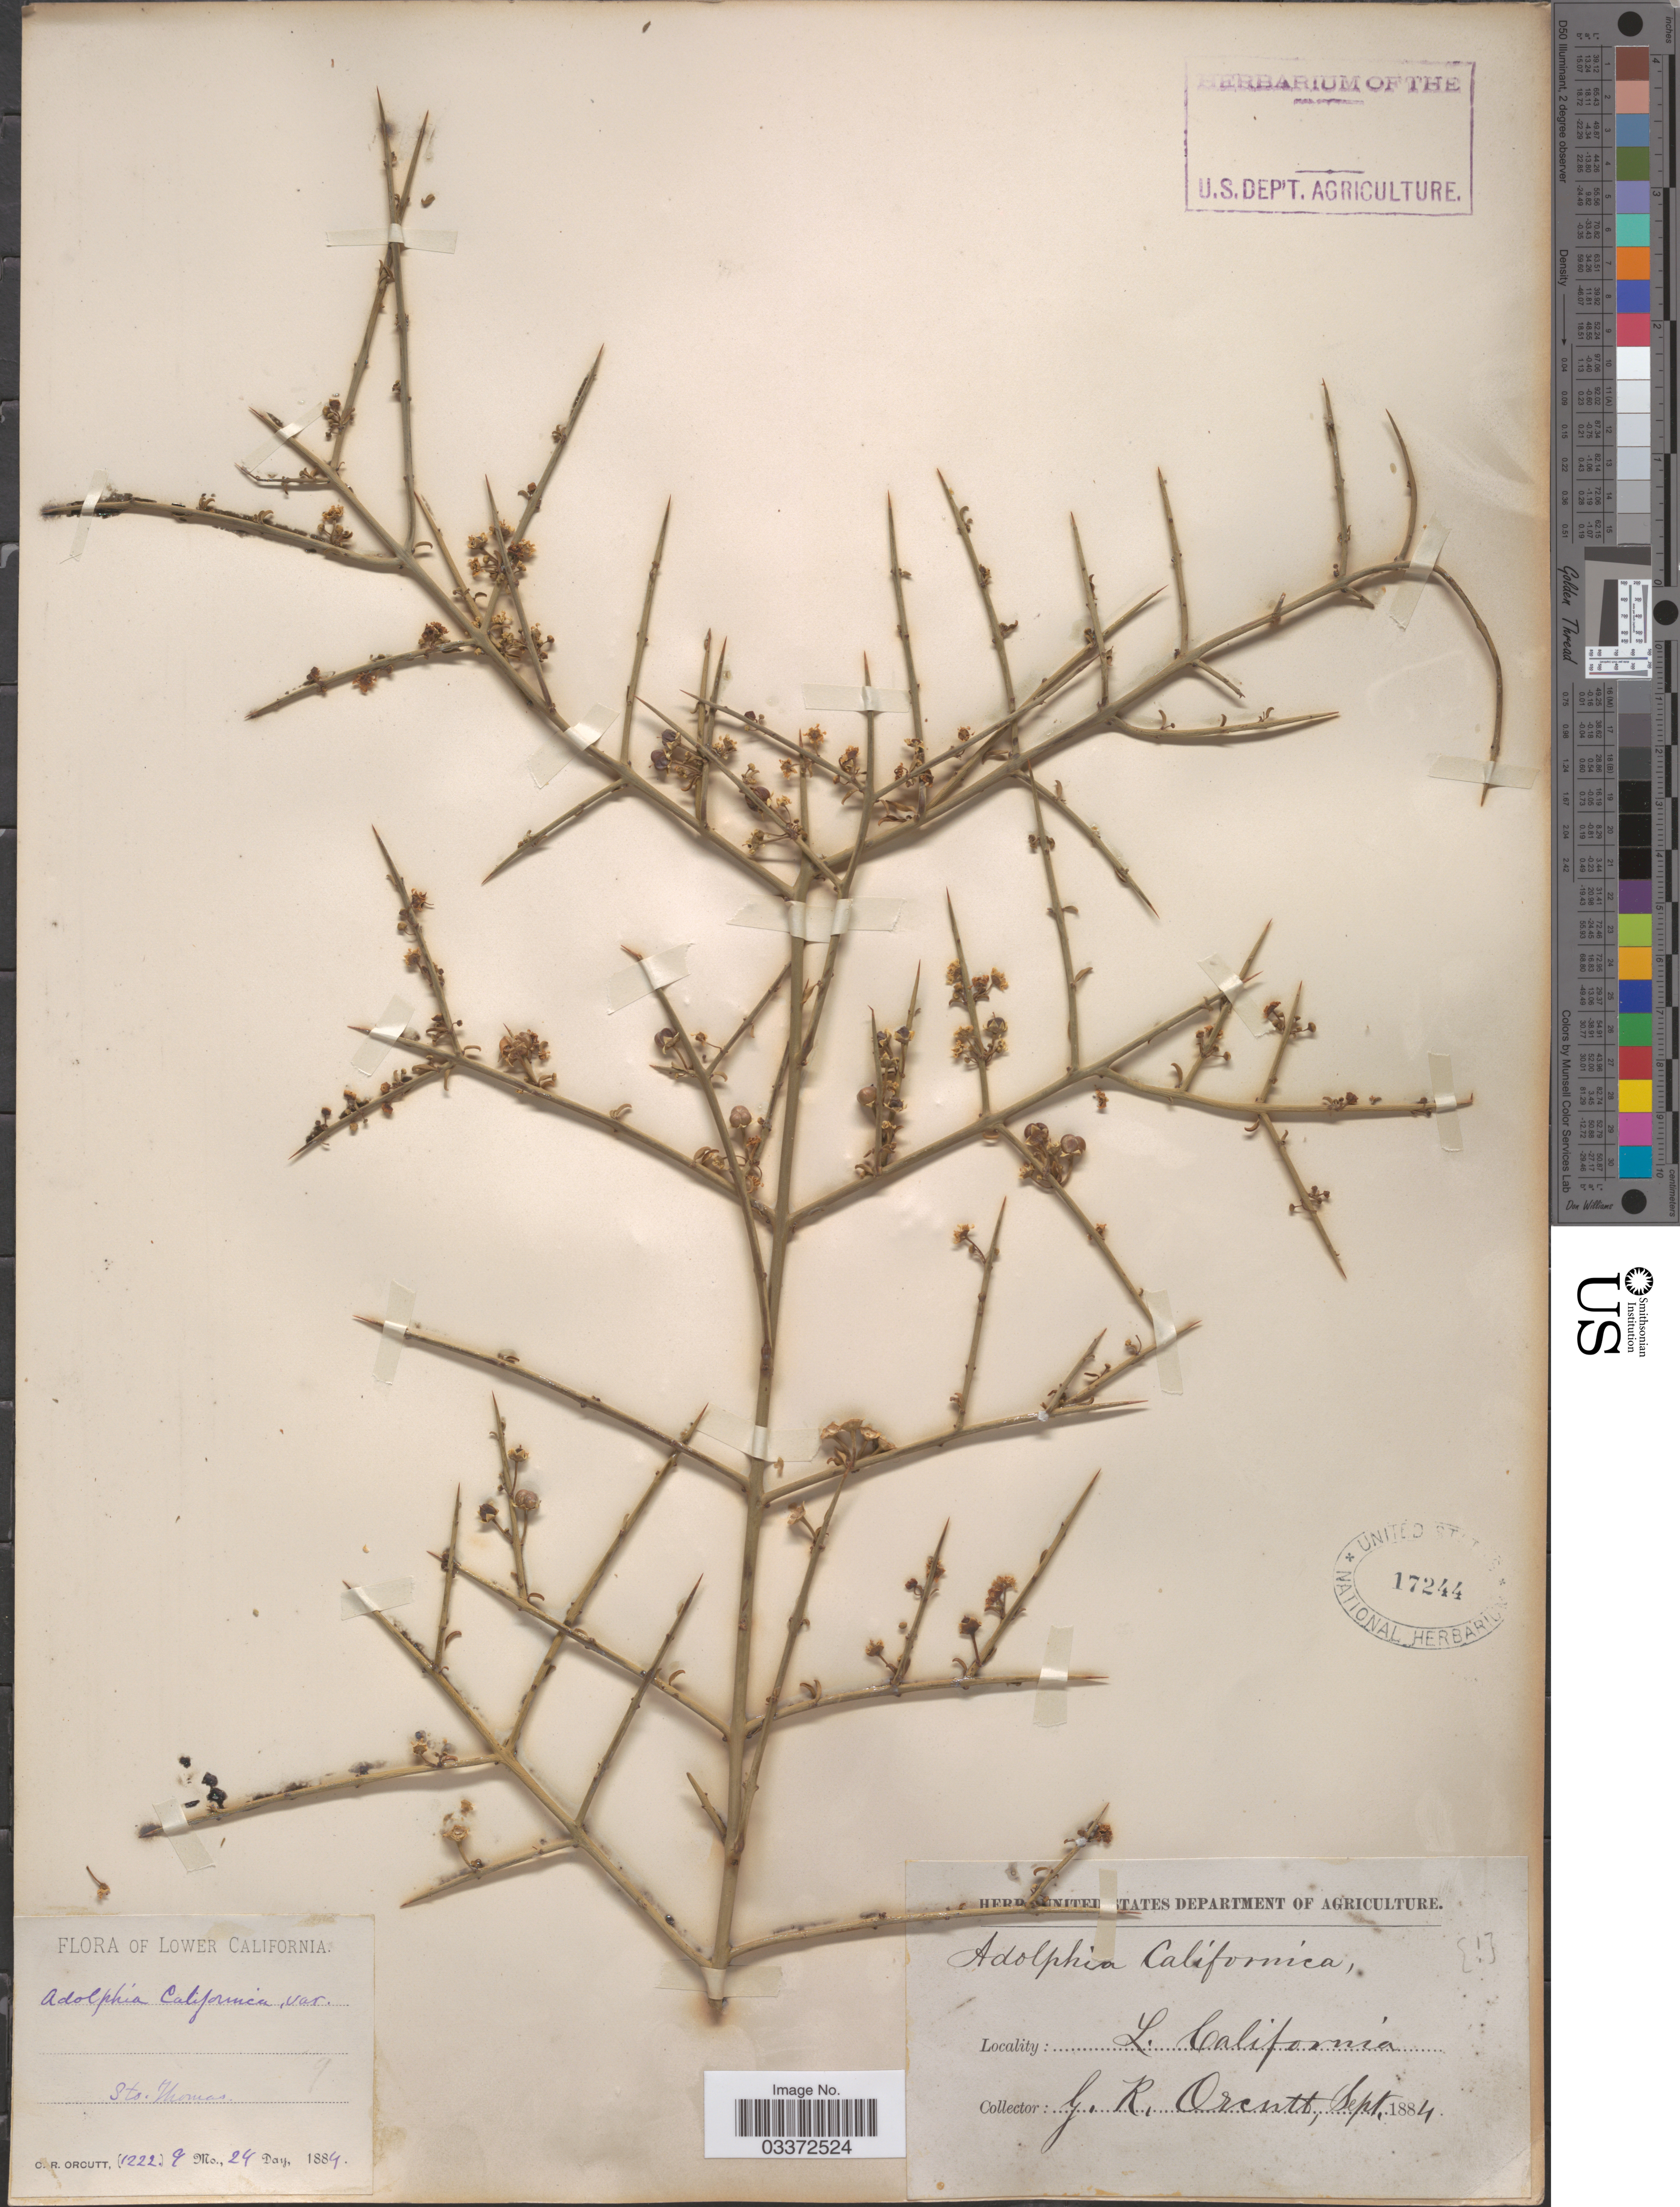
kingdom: Plantae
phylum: Tracheophyta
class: Magnoliopsida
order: Rosales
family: Rhamnaceae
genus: Adolphia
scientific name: Adolphia californica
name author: S. Watson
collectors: C. R. Orcutt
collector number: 1222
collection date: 1884-09-24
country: Mexico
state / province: Baja California Norte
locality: Lower California. Sto. Thomas.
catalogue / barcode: US 17244